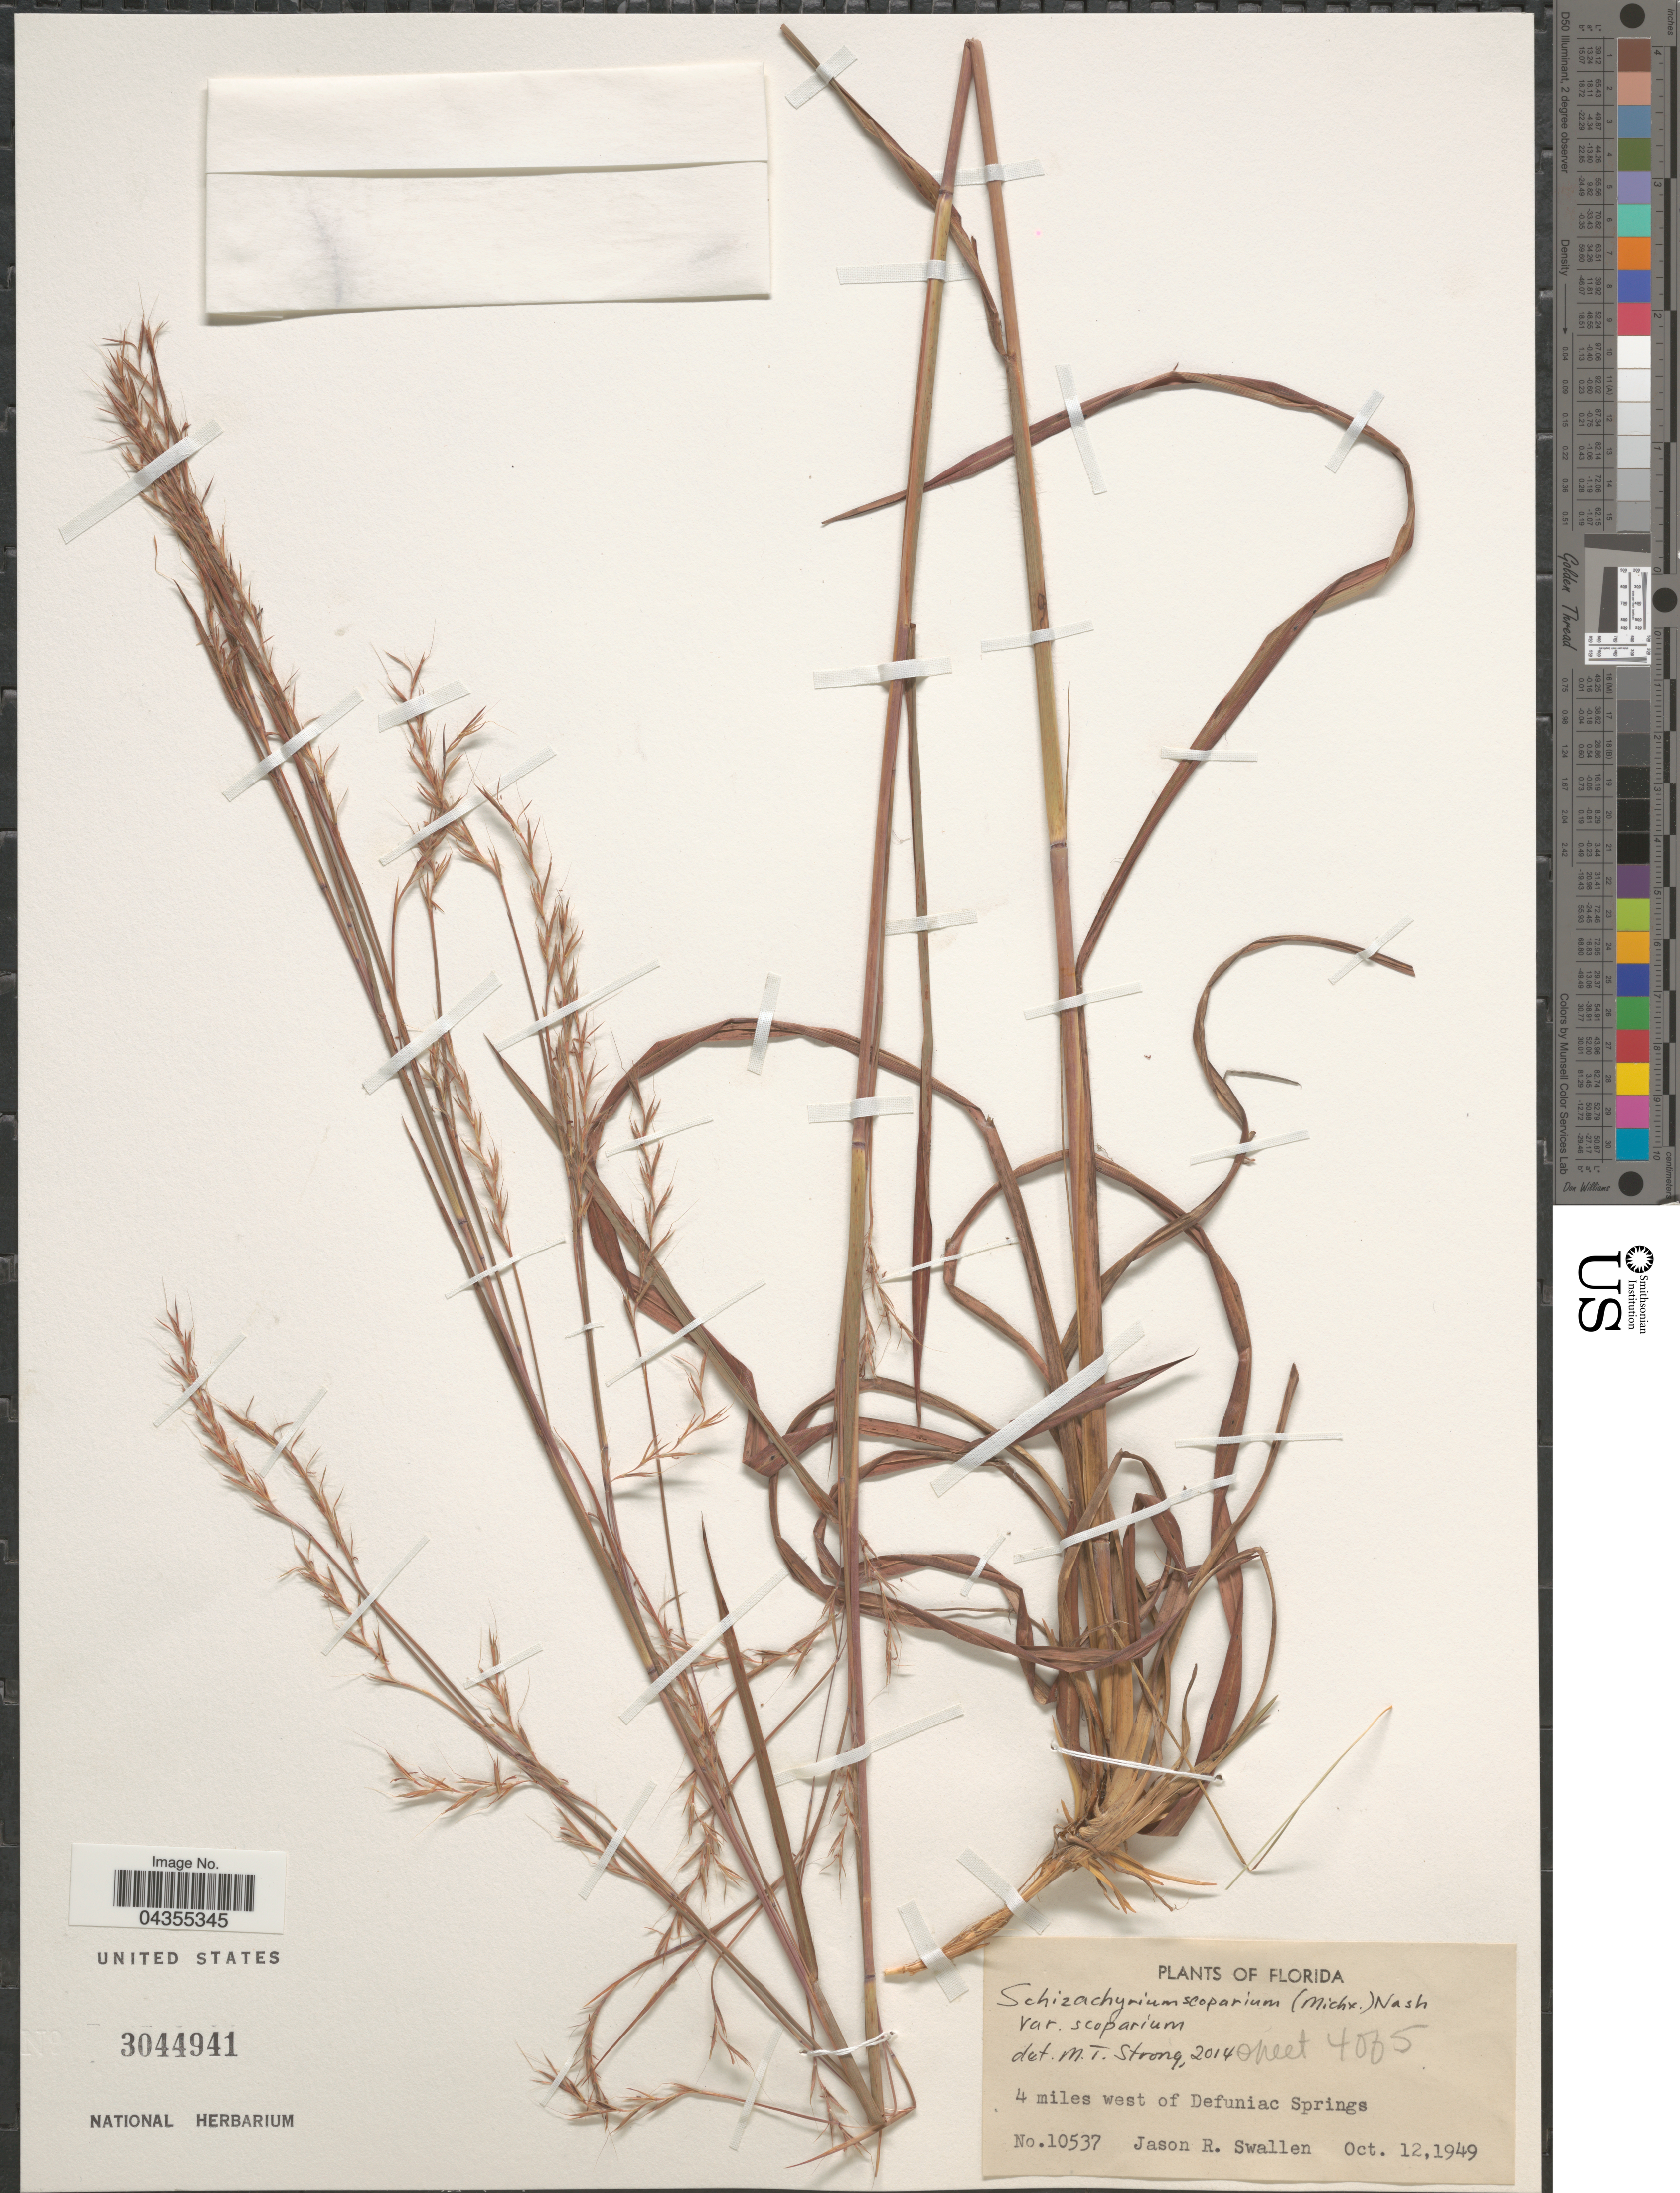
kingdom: Plantae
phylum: Tracheophyta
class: Liliopsida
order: Poales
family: Poaceae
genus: Schizachyrium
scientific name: Schizachyrium scoparium var. scoparium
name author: (Michx.) Nash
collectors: J. R. Swallen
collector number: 10537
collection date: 1949-10-12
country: United States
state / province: Florida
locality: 4 miles west of Defuniac Springs.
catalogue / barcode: US 3044941